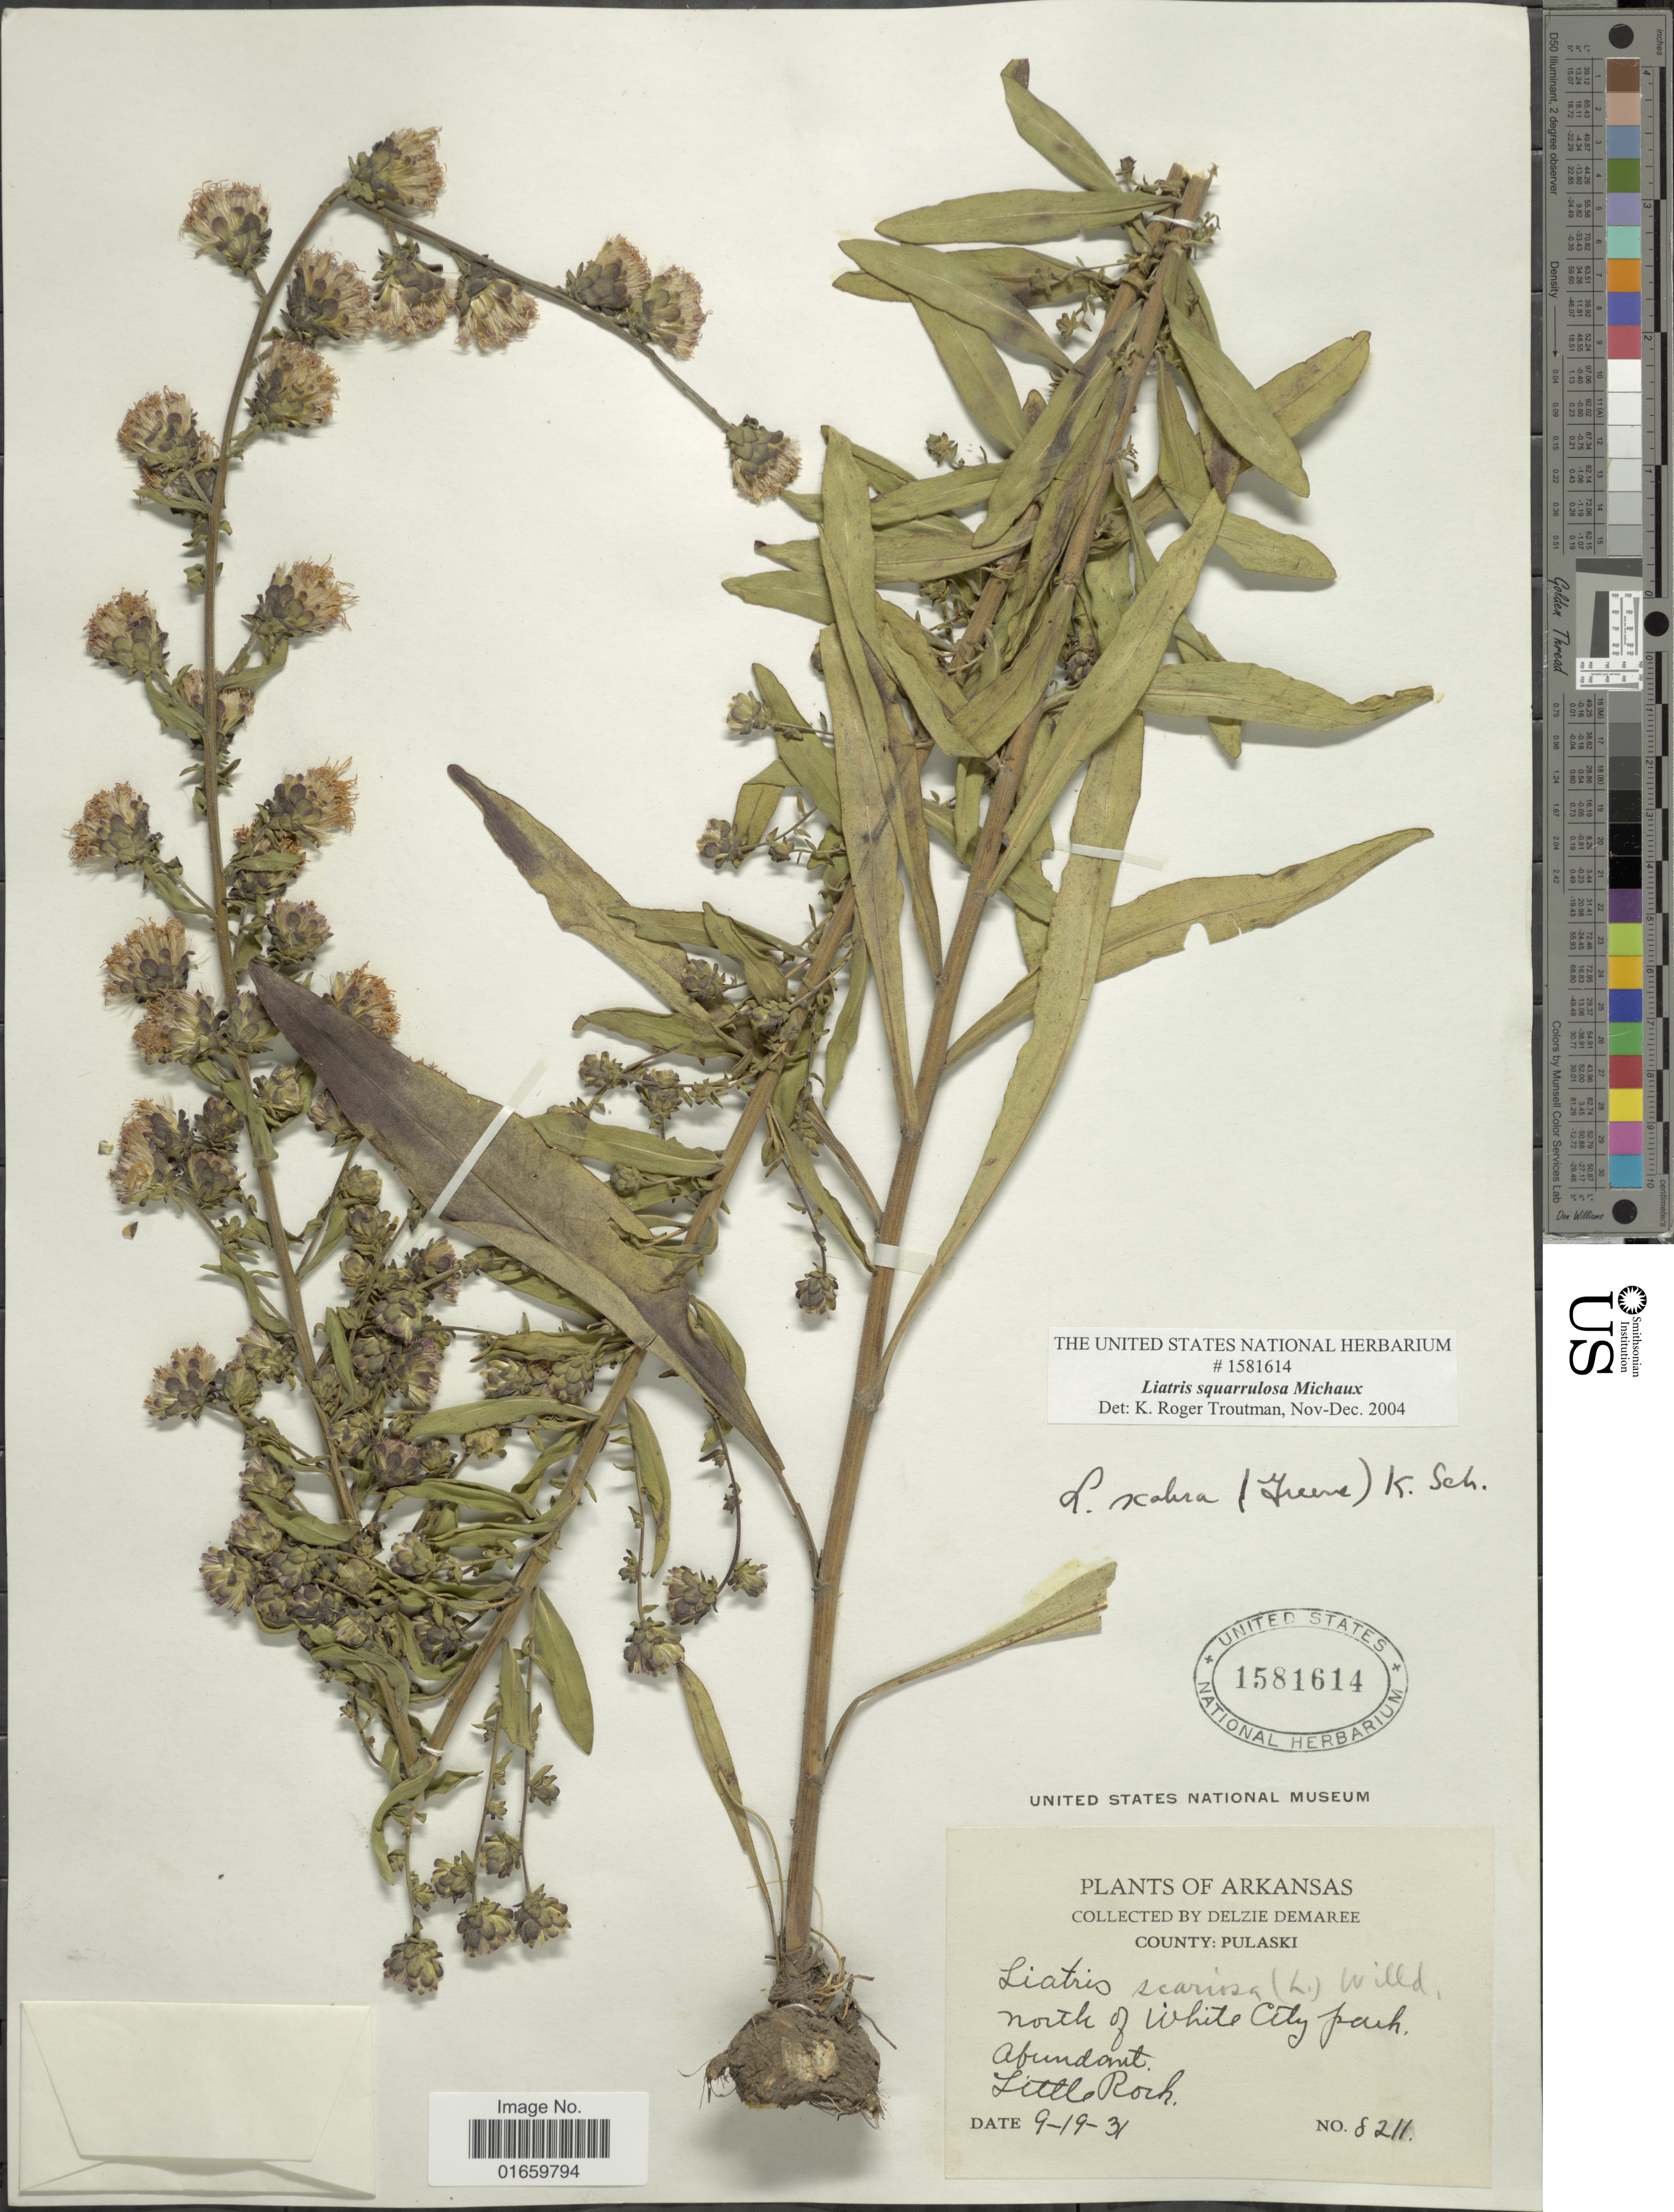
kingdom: Plantae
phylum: Tracheophyta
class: Magnoliopsida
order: Asterales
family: Asteraceae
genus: Liatris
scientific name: Liatris squarrulosa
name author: Michx.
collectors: D. Demaree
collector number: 8211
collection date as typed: Transcribed d/m/y: 19/9/31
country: United States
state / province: Arkansas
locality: County: Pulaski, north of White City park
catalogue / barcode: US 1581614